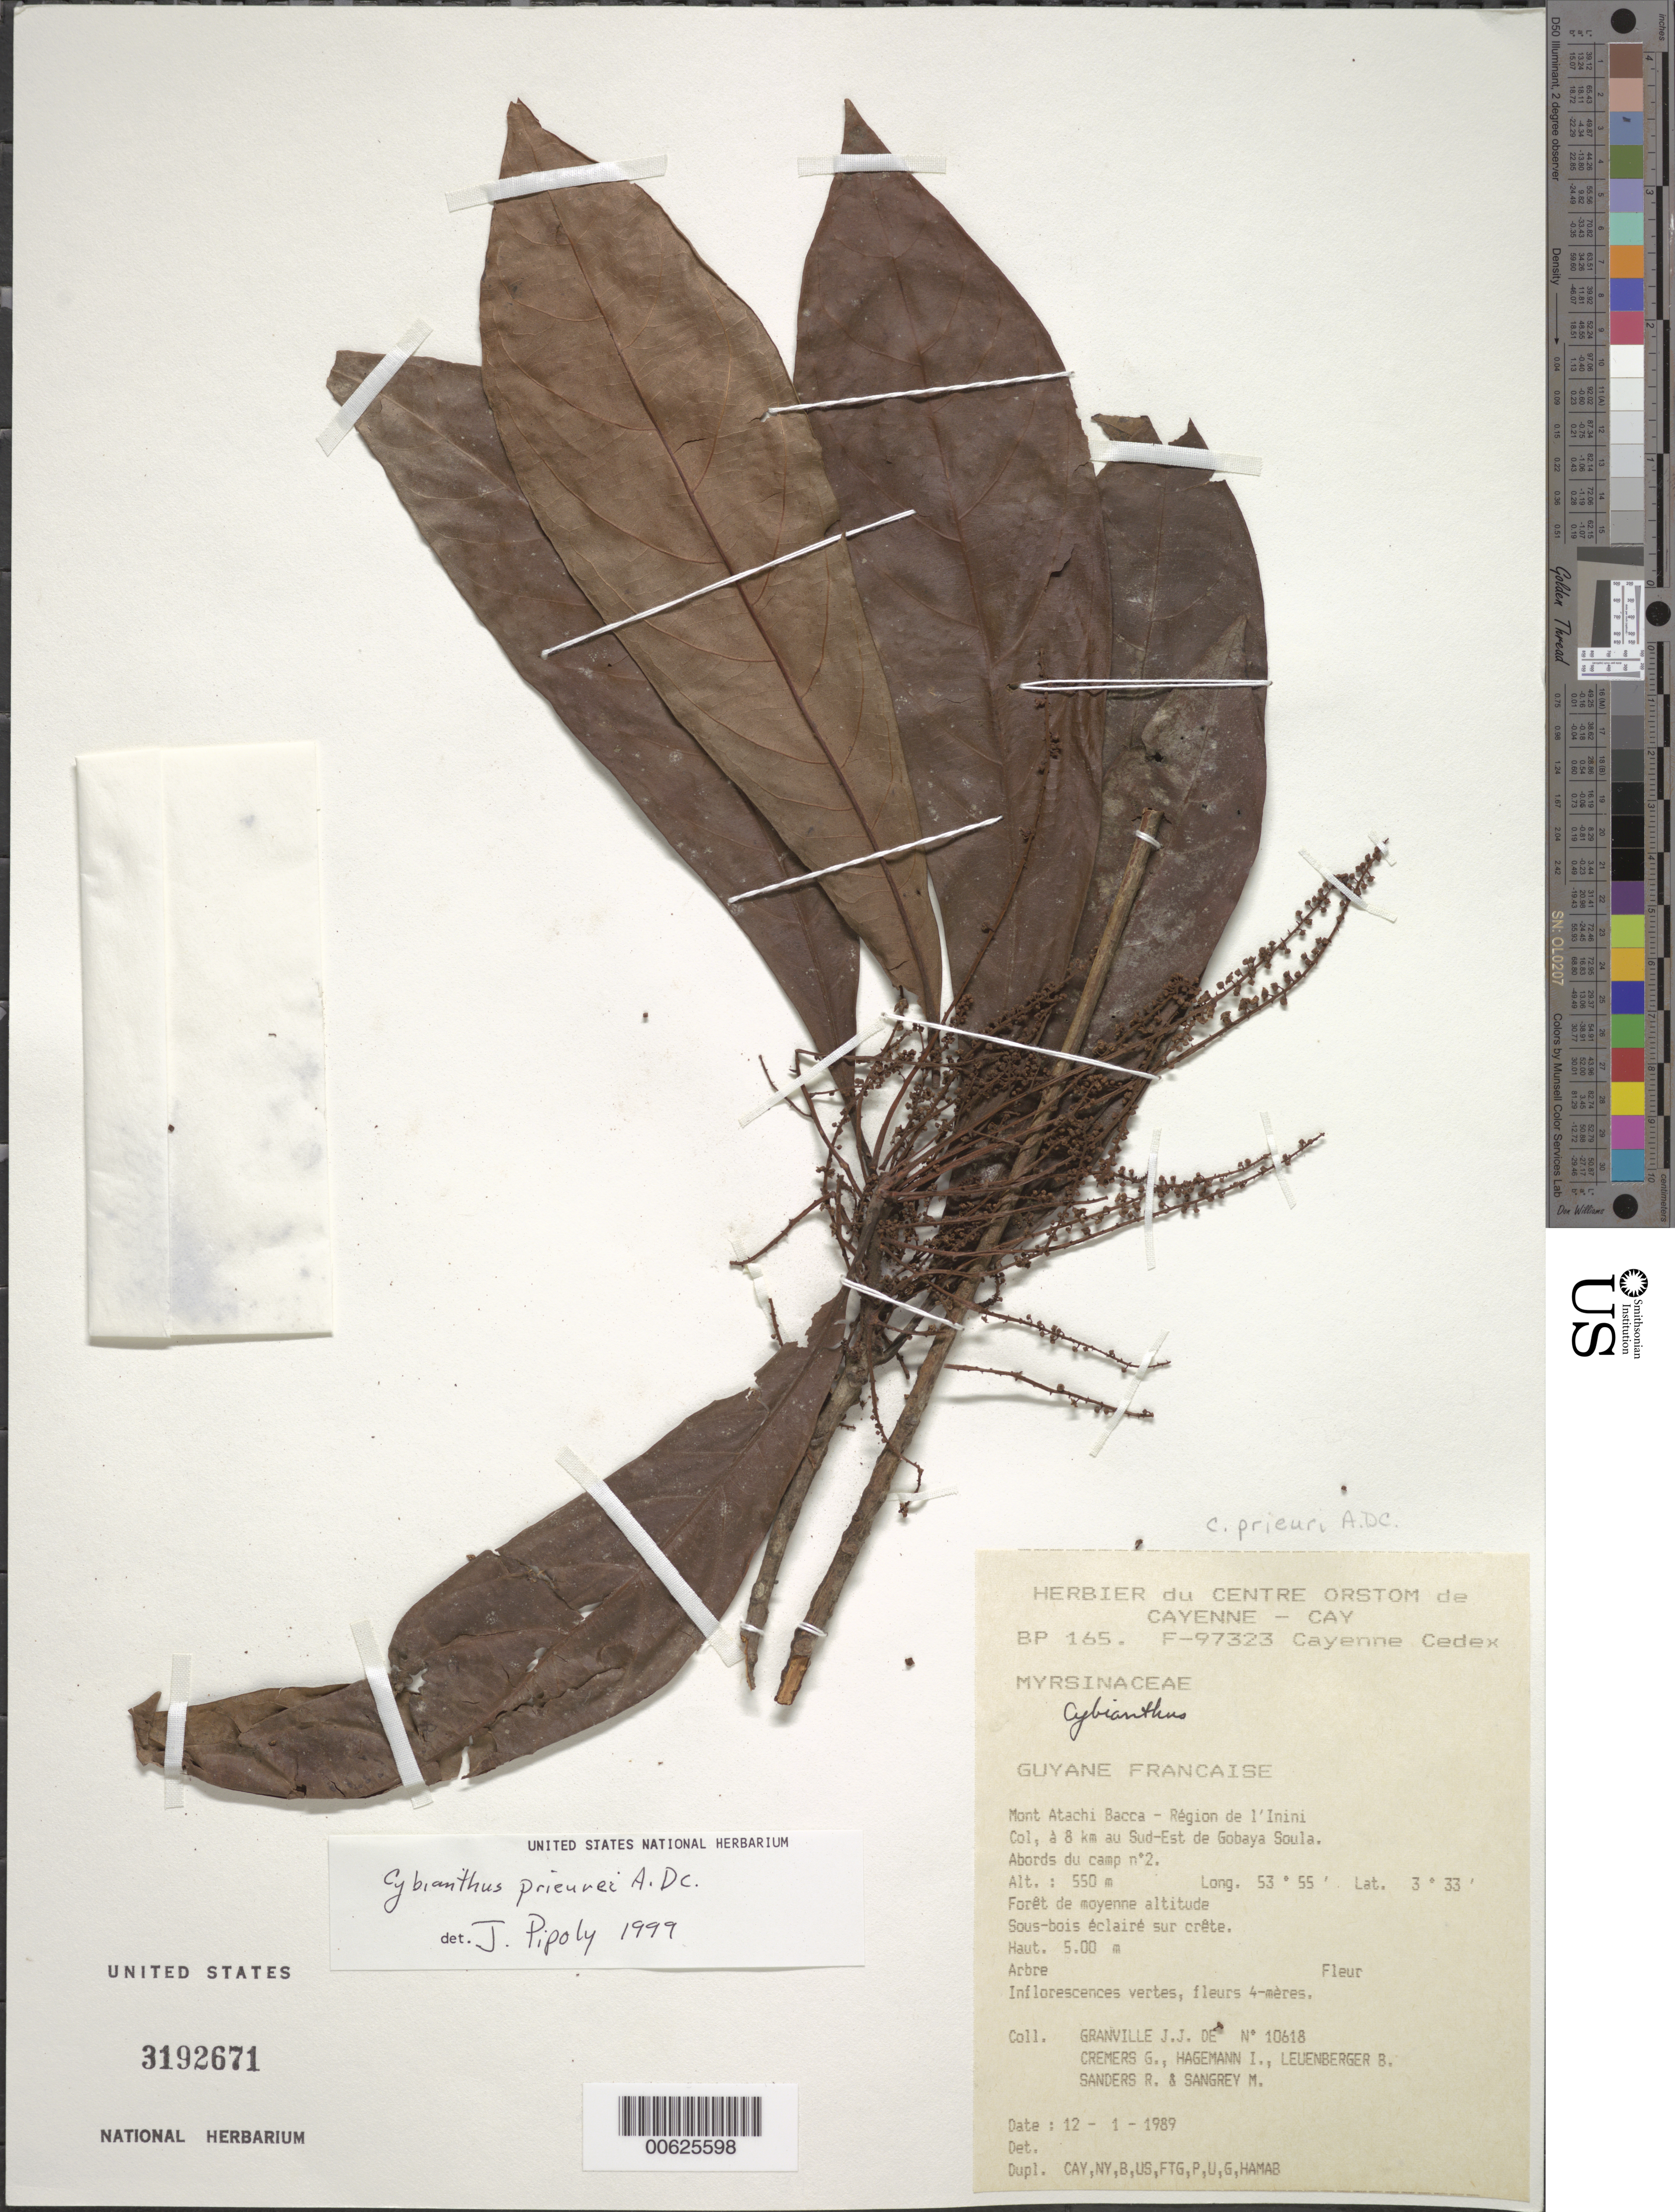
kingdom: Plantae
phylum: Tracheophyta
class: Magnoliopsida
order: Ericales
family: Primulaceae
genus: Cybianthus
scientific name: Cybianthus prieurii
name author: A. DC.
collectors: J.-J. de Granville, G. Cremers, I. Hagemann, B. Leuenberger & et al.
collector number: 10618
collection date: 1989-01-12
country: French Guiana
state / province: Inini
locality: Guyane Francaise, Mont Atachi Bacca - Région de l'Inini, Col, à 8 km au Sud-Est de Gobaya Soula.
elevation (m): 550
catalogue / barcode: US 3192671